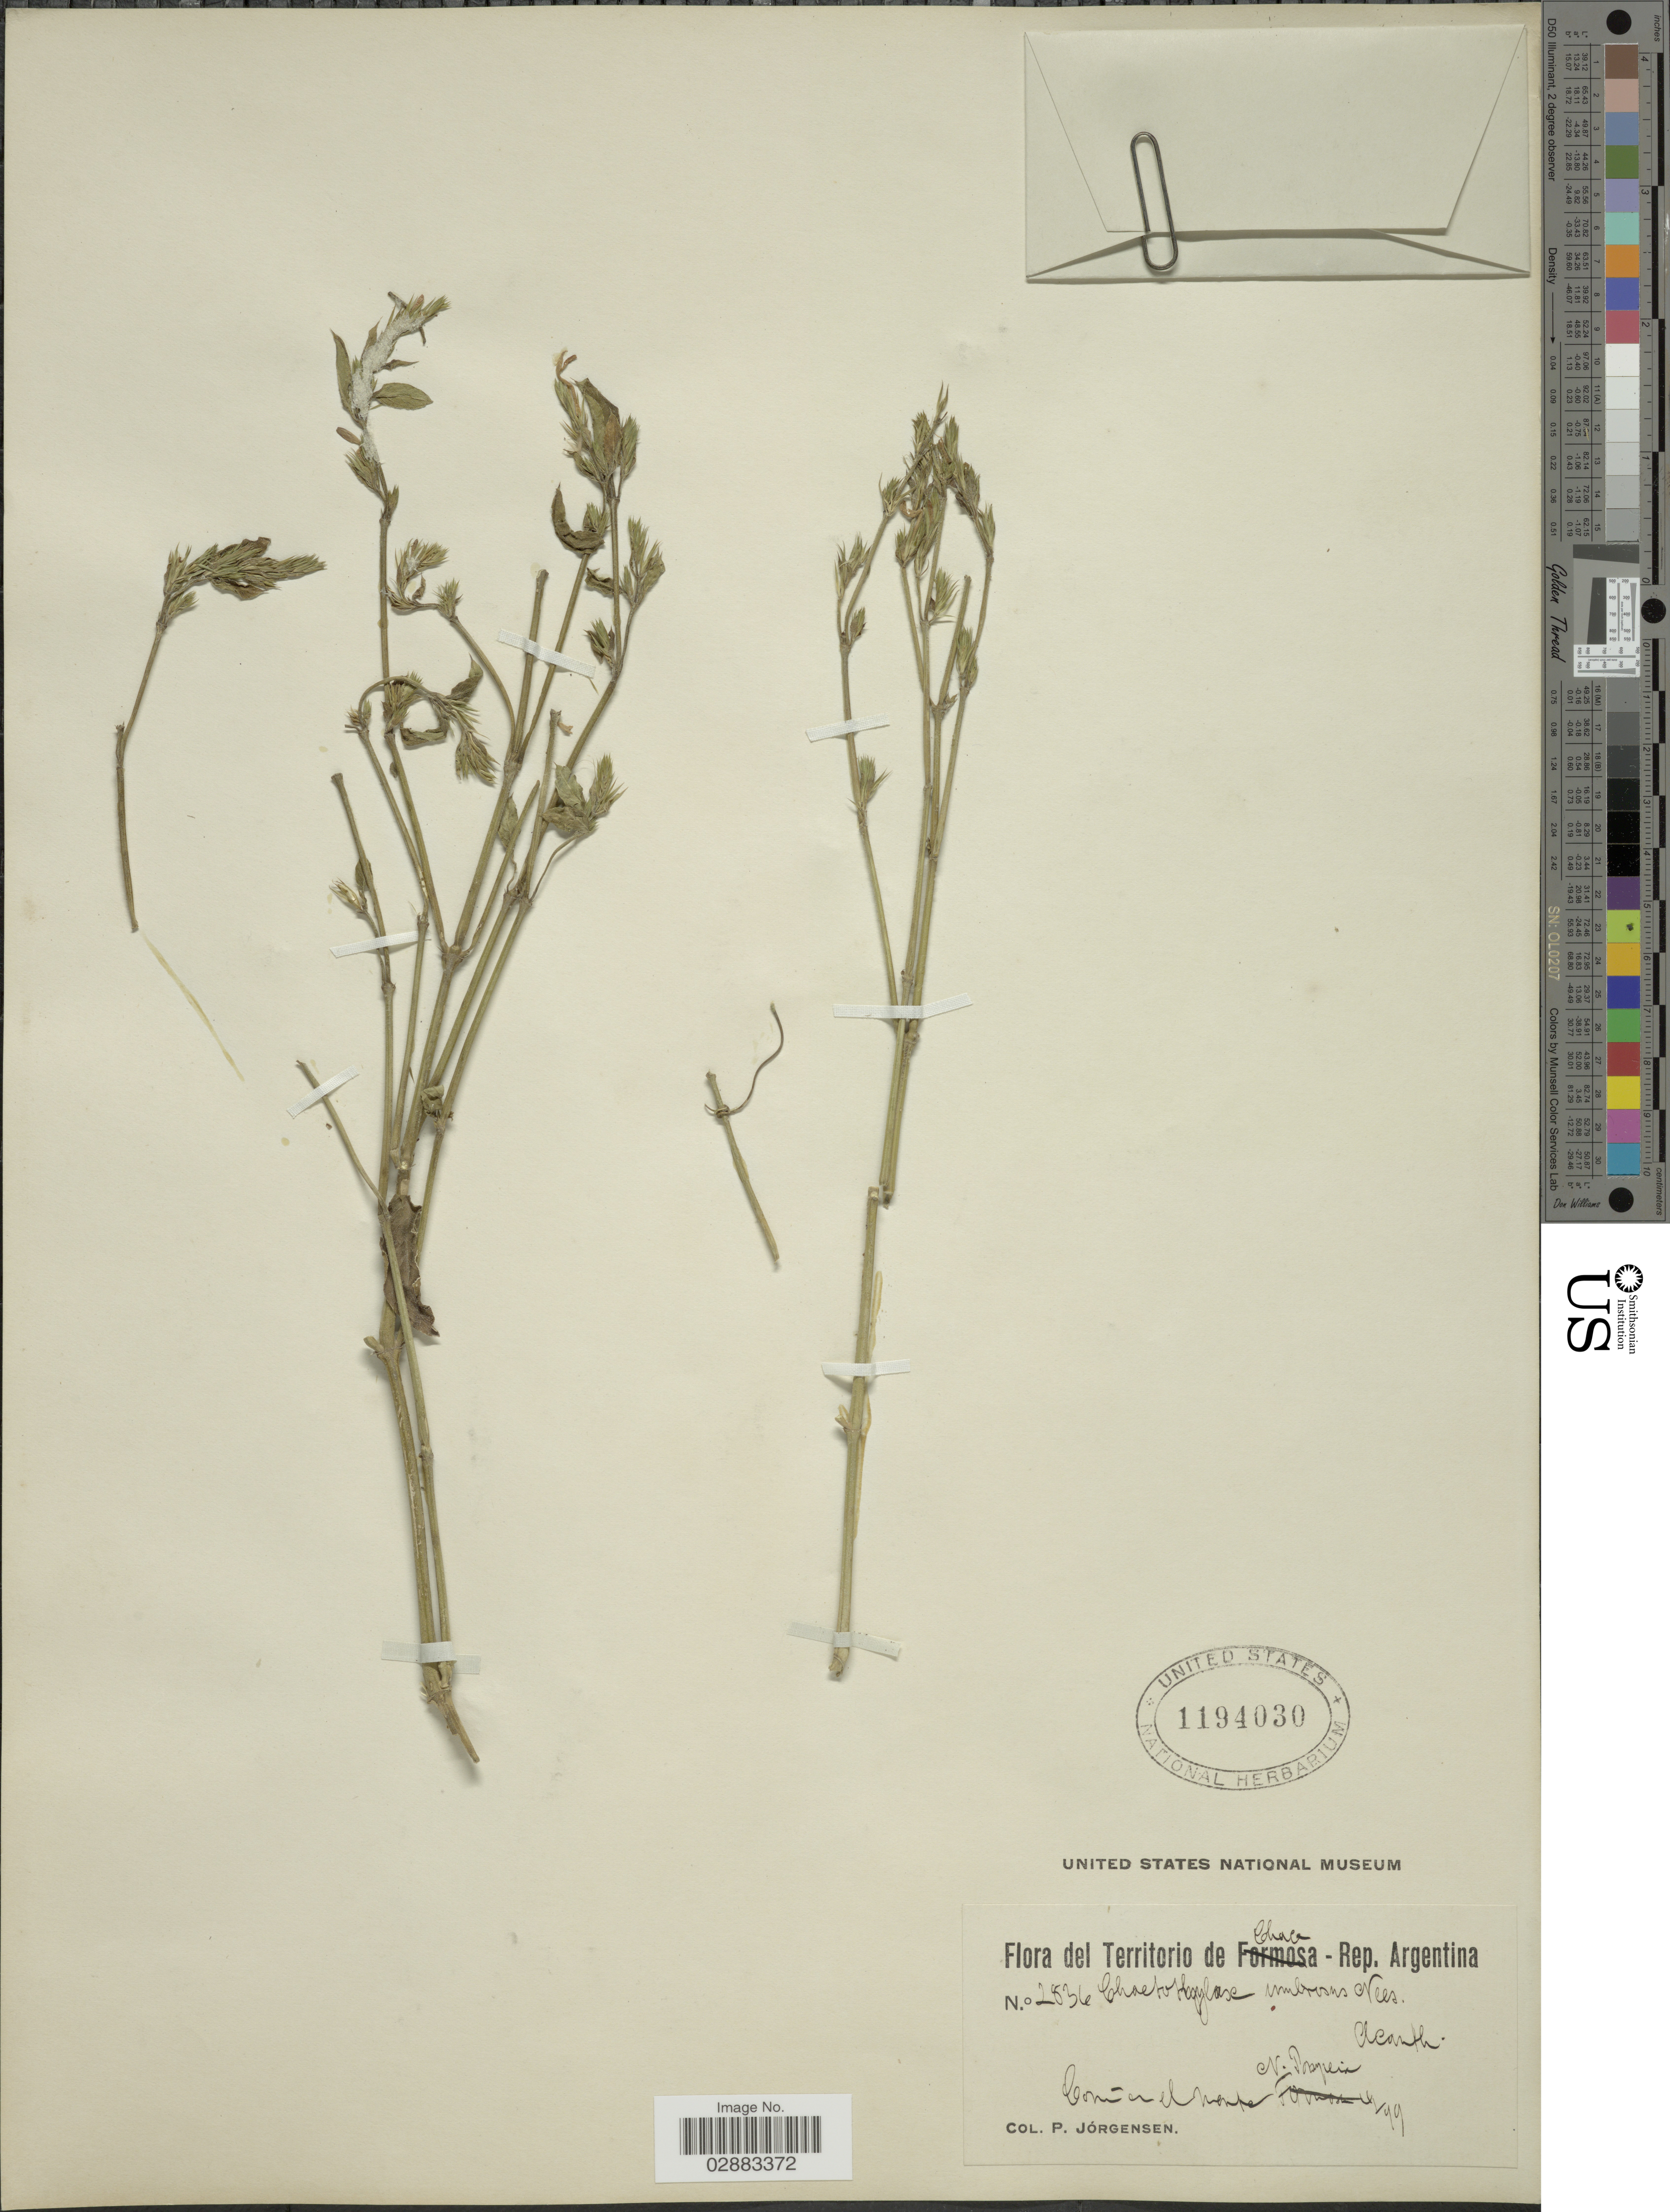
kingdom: Plantae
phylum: Tracheophyta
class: Magnoliopsida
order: Lamiales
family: Acanthaceae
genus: Justicia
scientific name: Justicia goudotii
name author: V.A.W. Graham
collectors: P. Jörgensen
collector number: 2636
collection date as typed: Transcribed d/m/y: /4/99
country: Argentina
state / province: Chaco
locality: N. Pompeia, Comun el norte.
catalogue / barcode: US 1194030